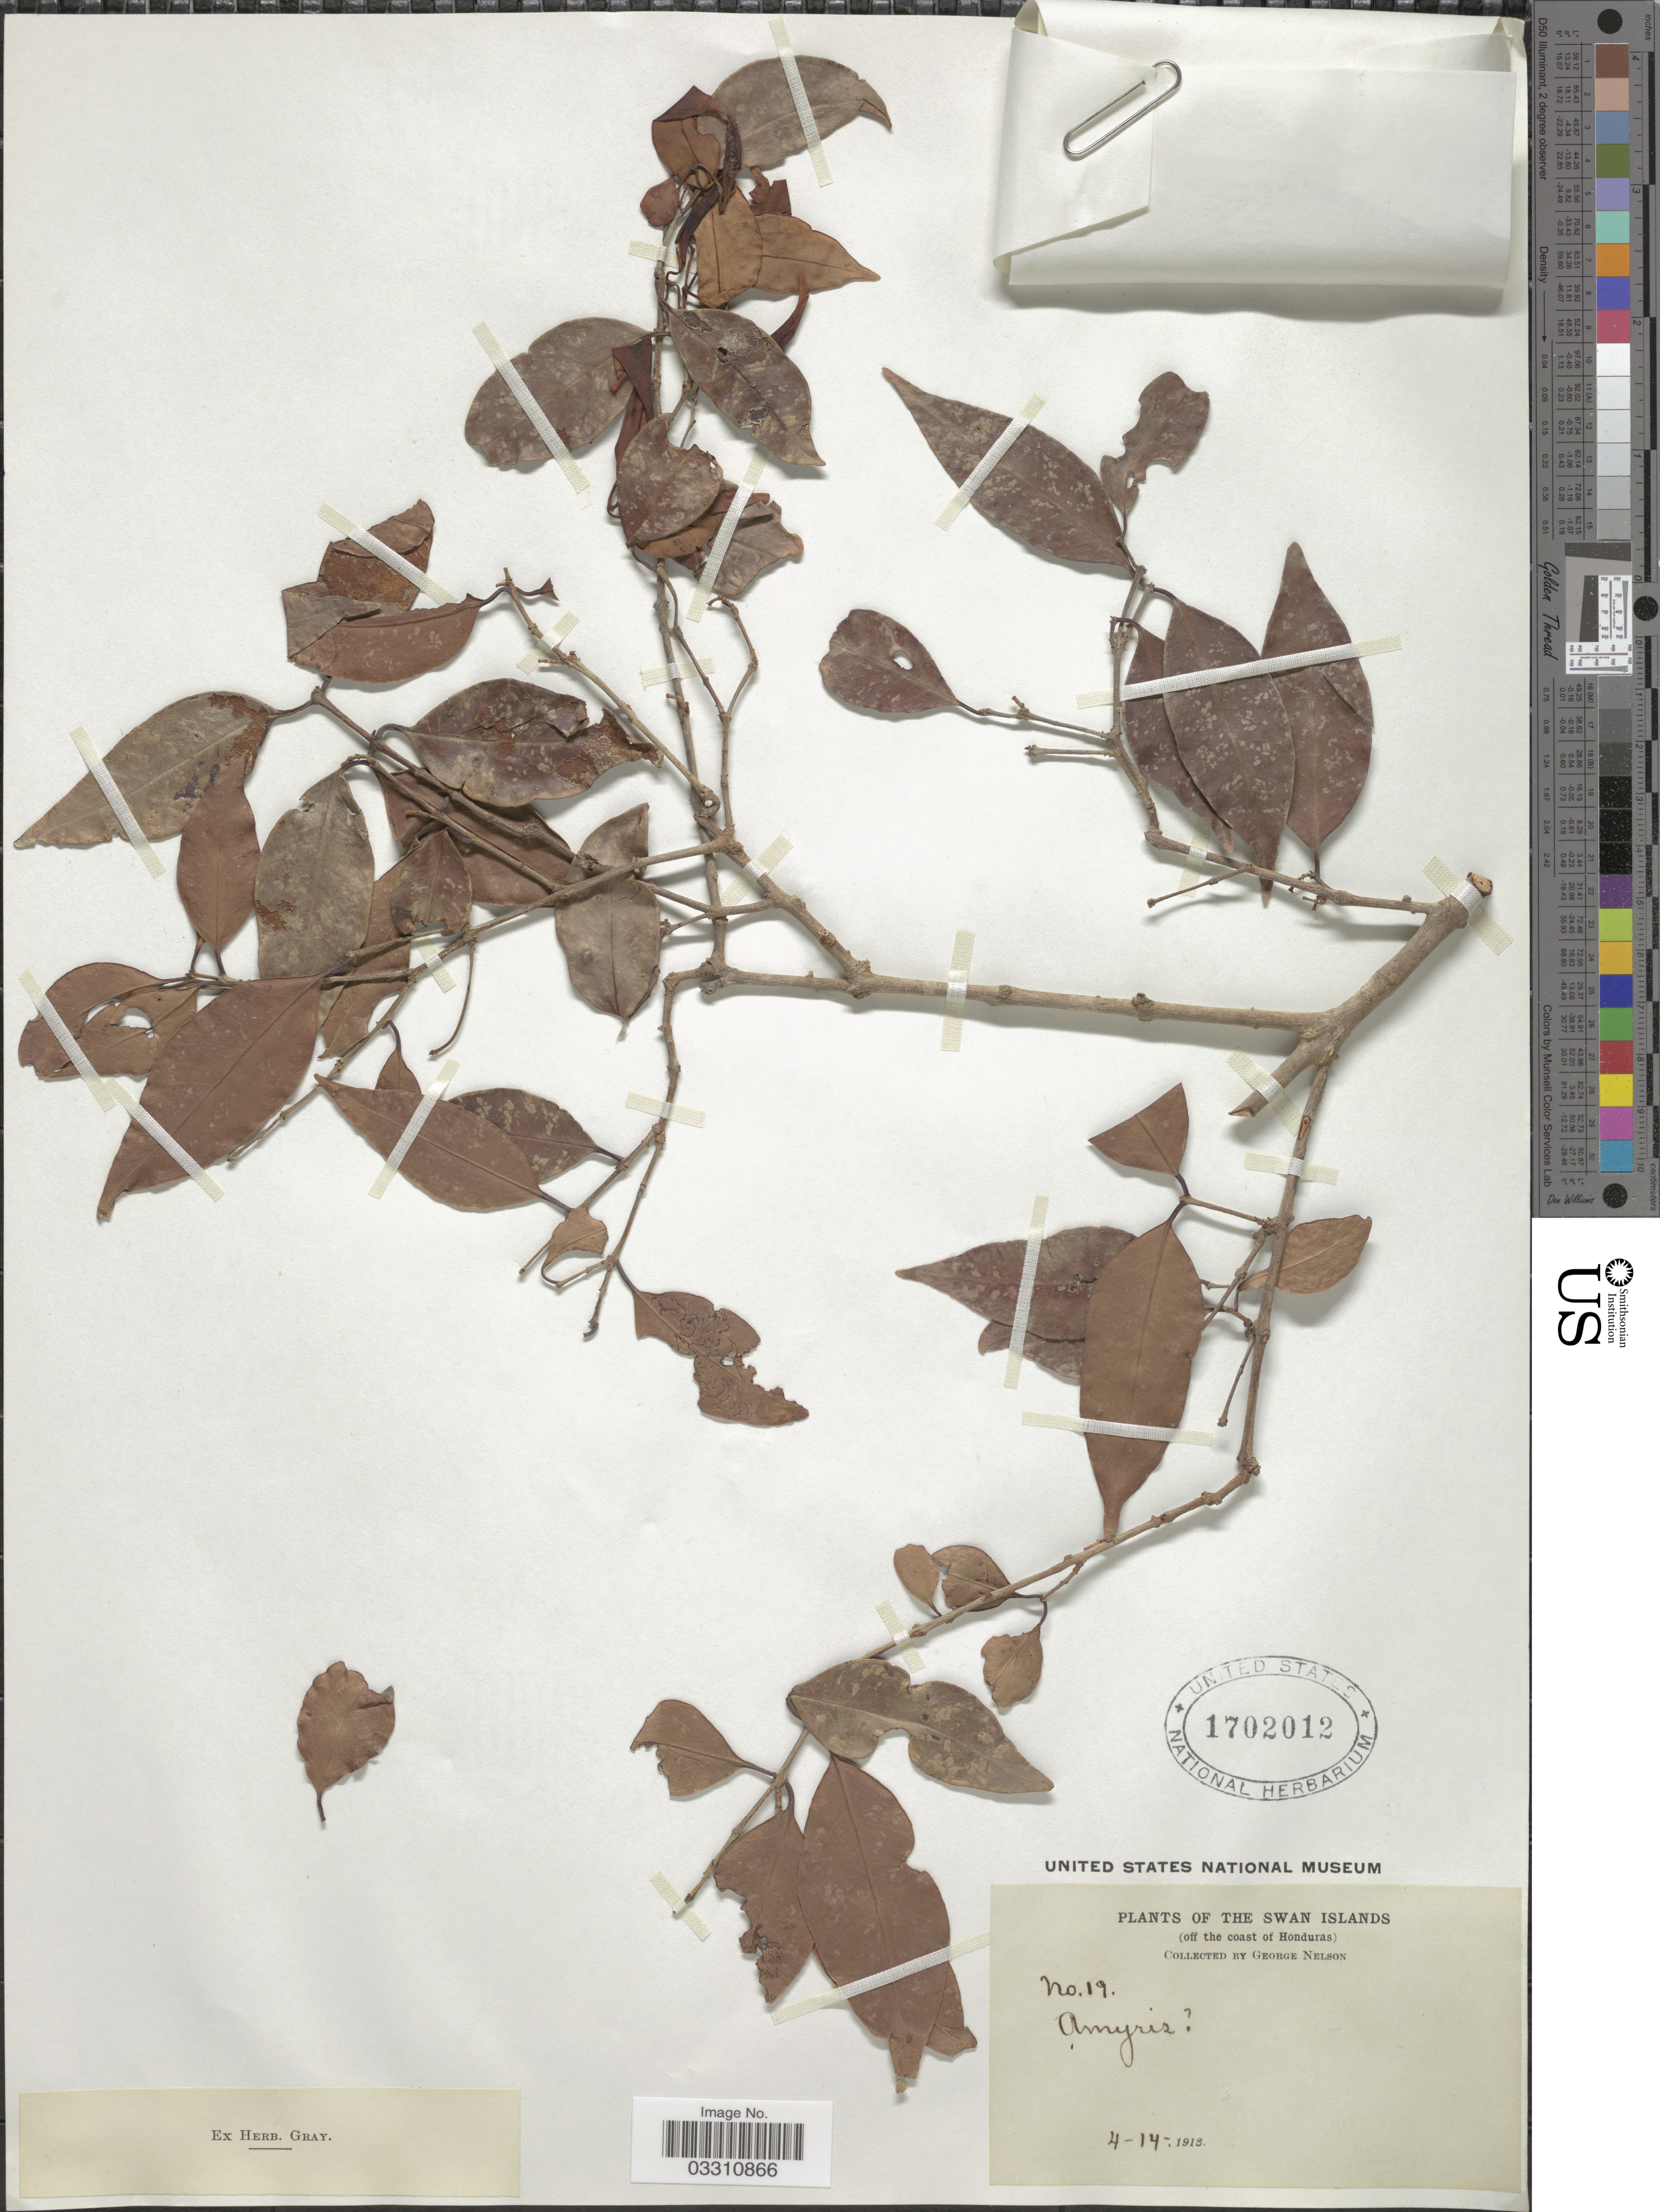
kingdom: Plantae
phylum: Tracheophyta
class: Magnoliopsida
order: Myrtales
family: Myrtaceae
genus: Eugenia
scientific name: Eugenia sp.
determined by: Londoño-Echeverri, Y.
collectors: G. Nelson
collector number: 19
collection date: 1913-04-14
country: Honduras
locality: The Swan Islands (off the coast of Honduras).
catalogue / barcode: US 1702012